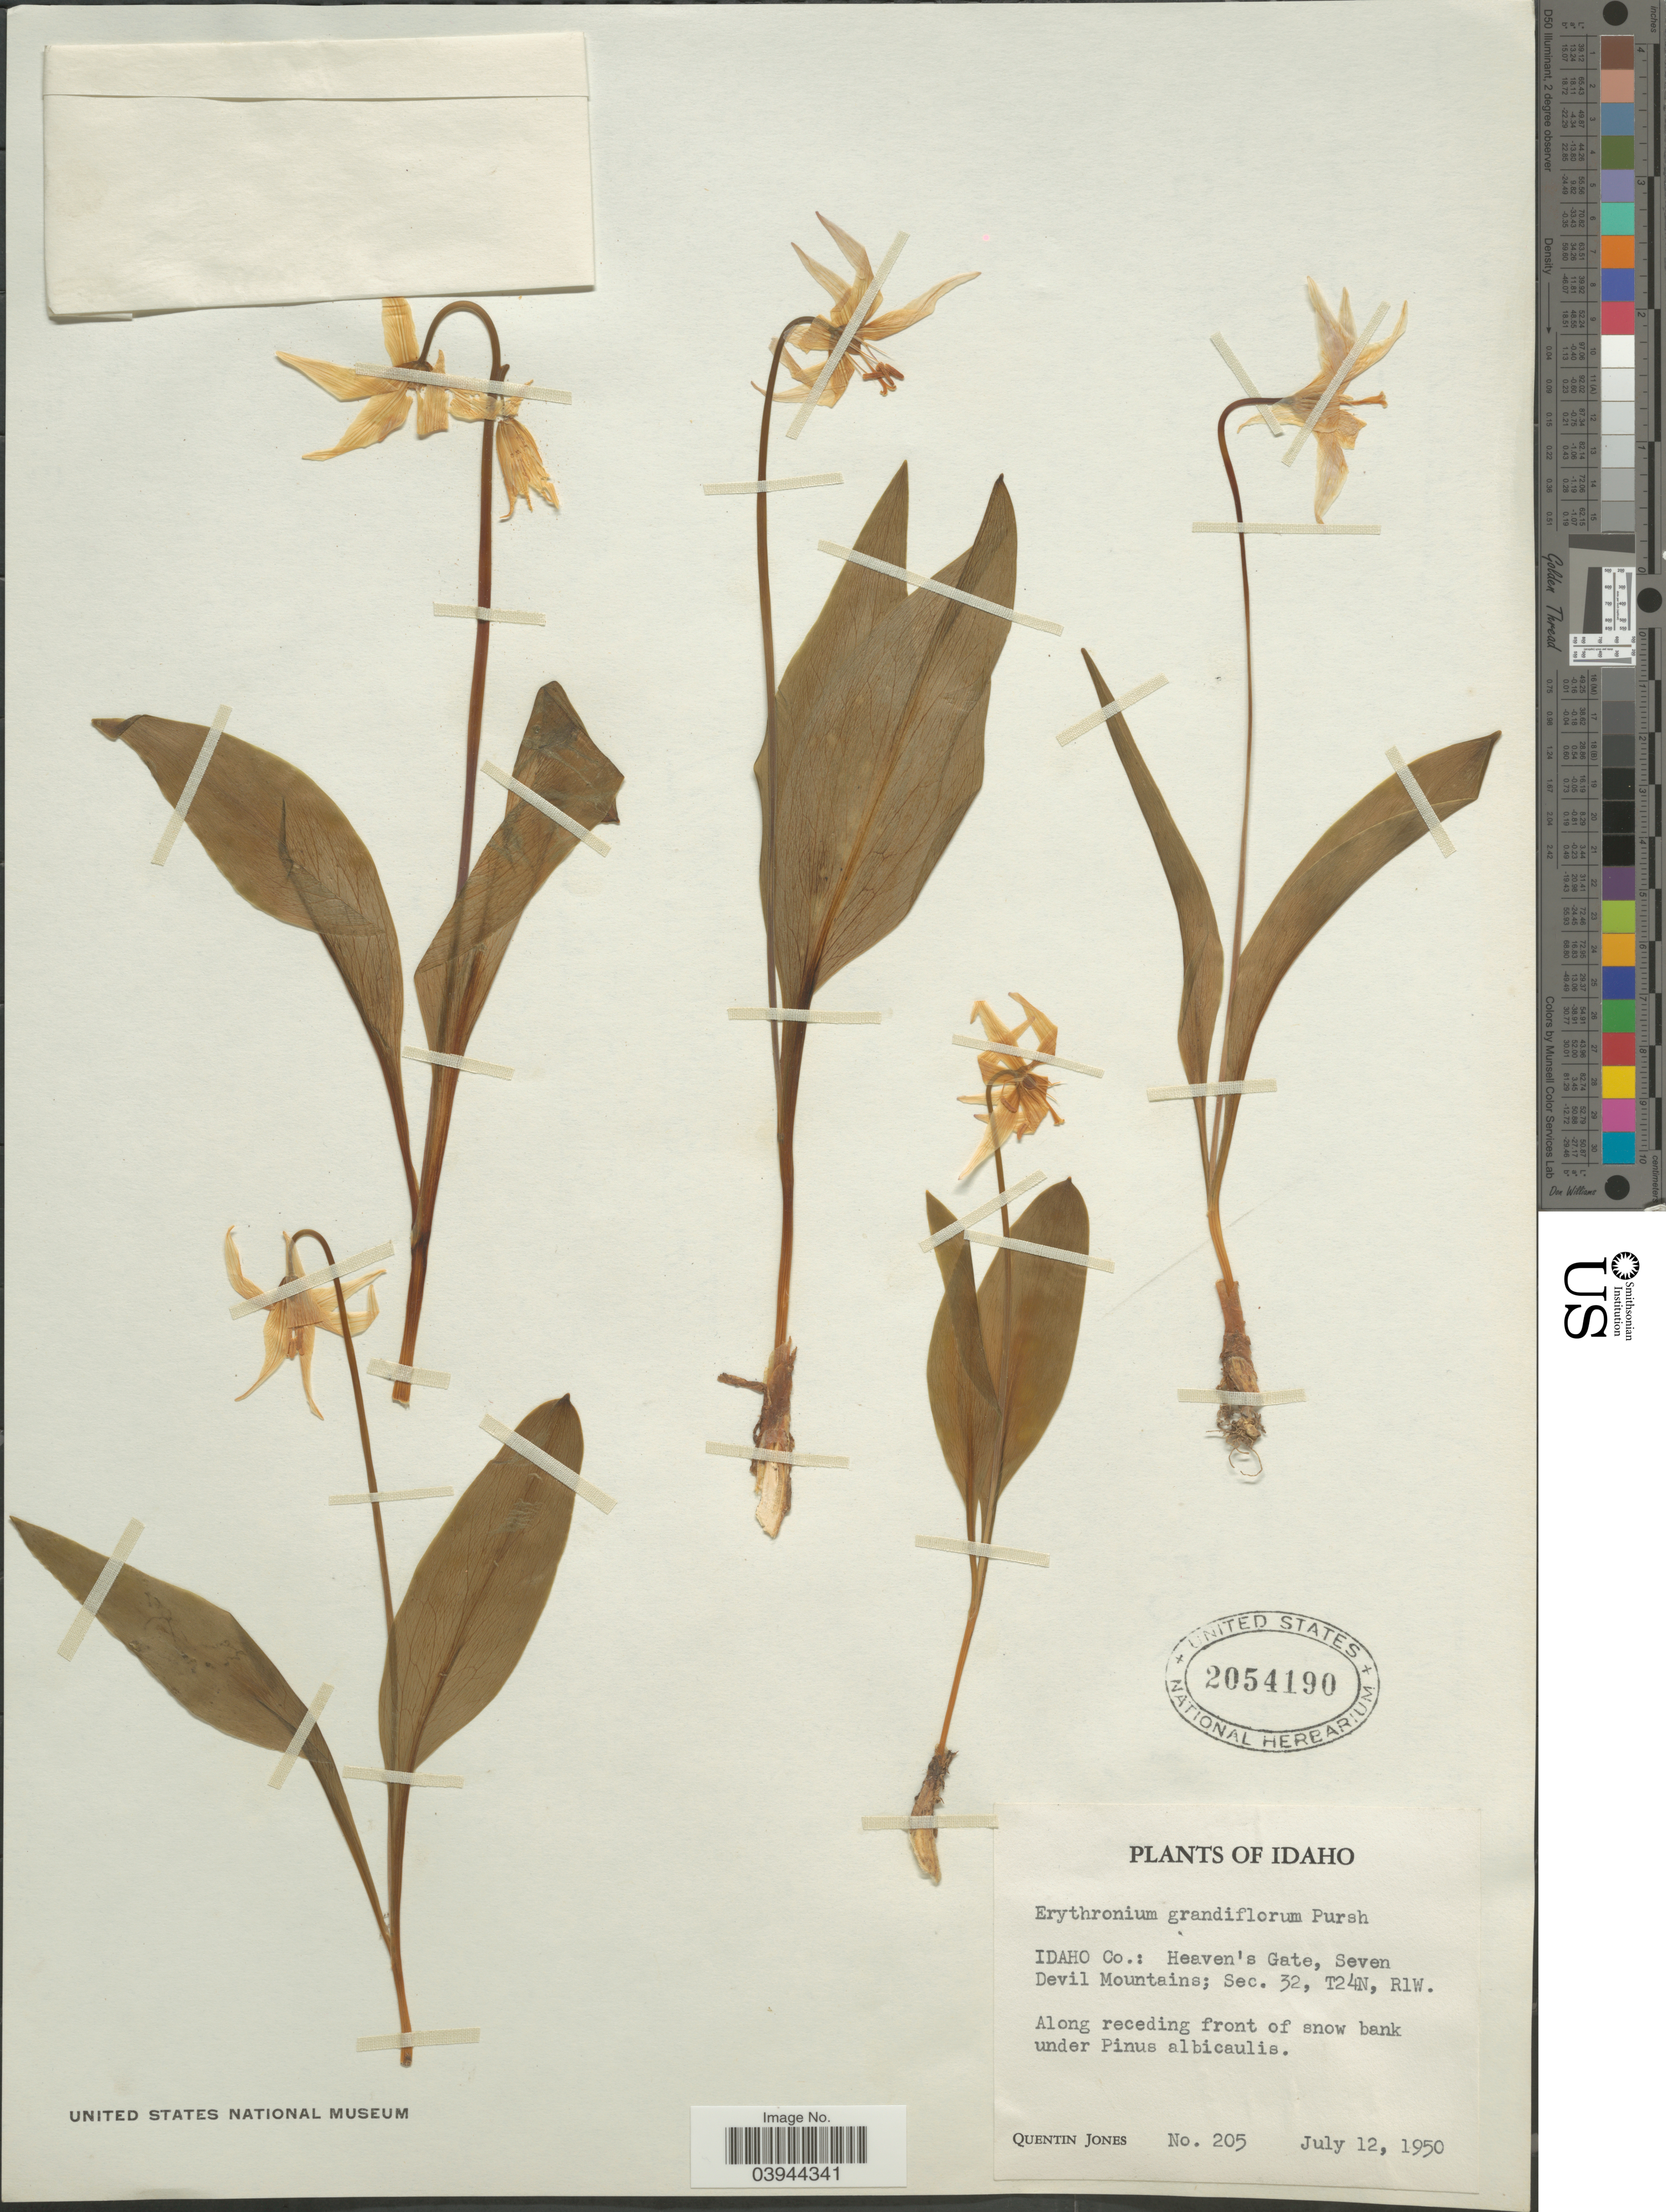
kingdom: Plantae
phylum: Tracheophyta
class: Liliopsida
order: Liliales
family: Liliaceae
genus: Erythronium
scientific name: Erythronium grandiflorum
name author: Pursh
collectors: Q. Jones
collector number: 205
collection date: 1950-07-12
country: United States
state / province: Idaho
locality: Idaho Co.: Heaven's Gate, Seven Devil Mountains; Sec. 32, T24N, R1W.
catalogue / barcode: US 2054190